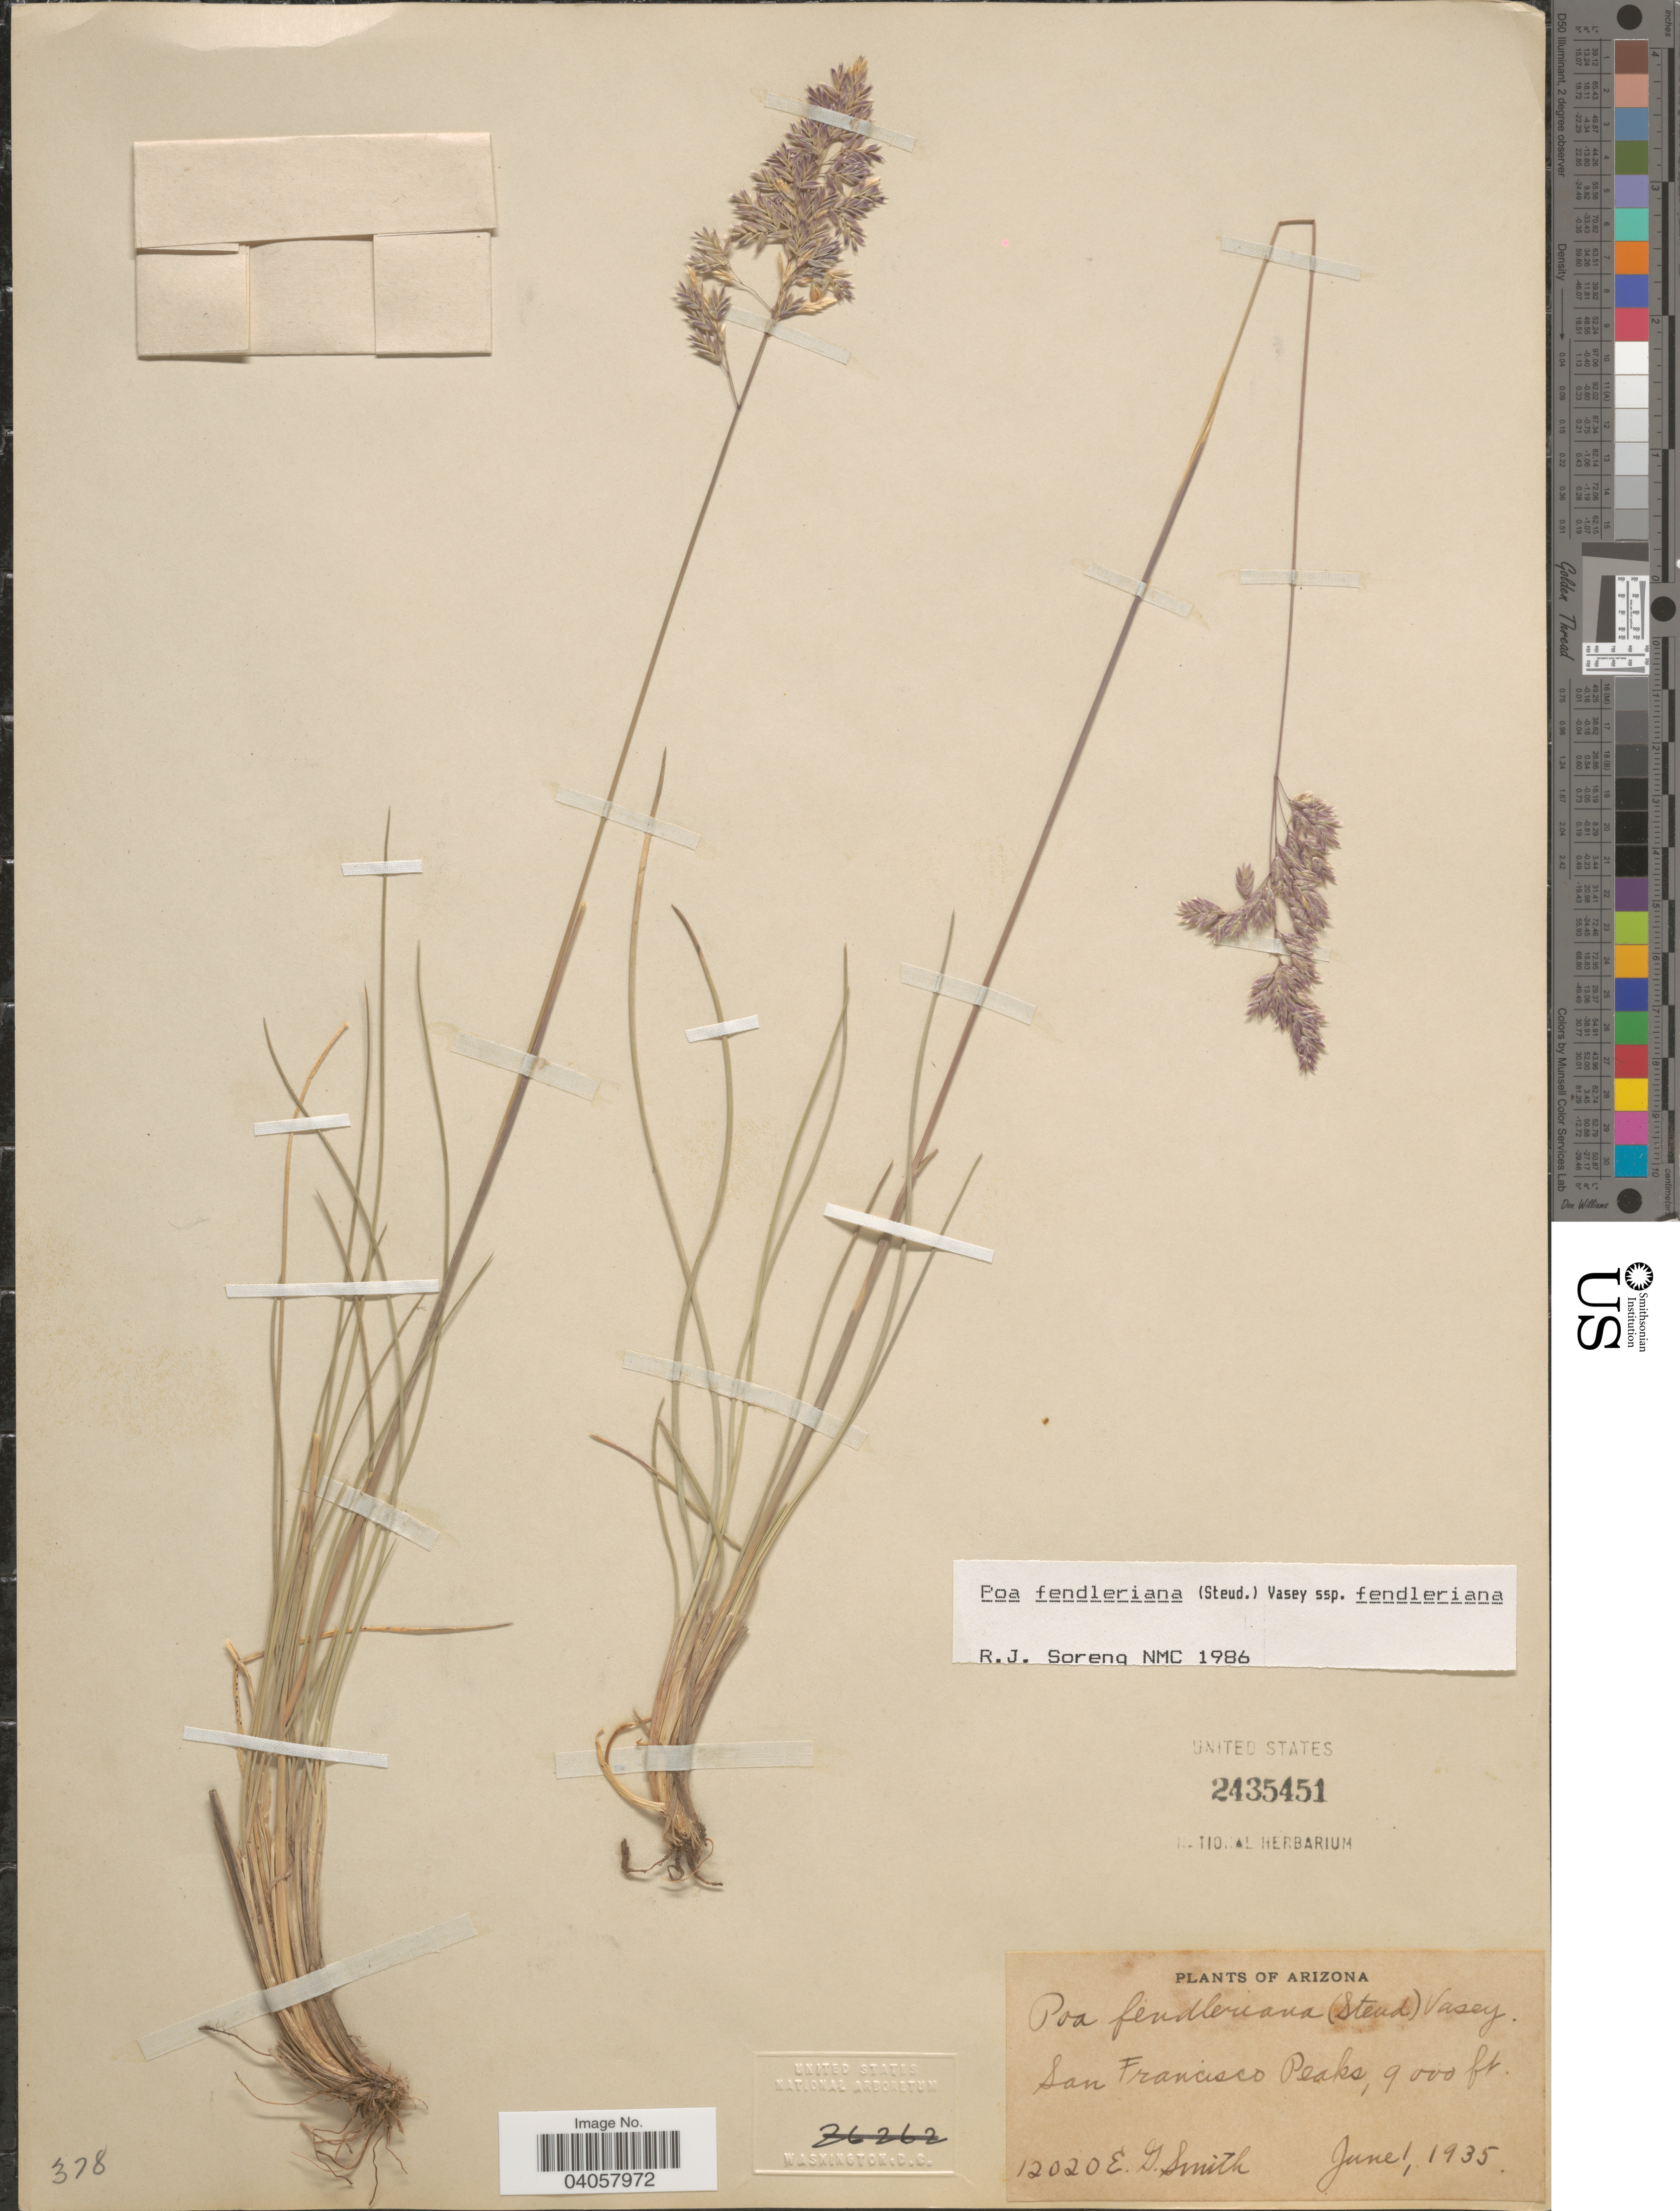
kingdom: Plantae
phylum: Tracheophyta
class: Liliopsida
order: Poales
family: Poaceae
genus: Poa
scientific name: Poa fendleriana subsp. longiligula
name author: (Scribn. & T.A. Williams) Soreng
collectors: E. G. Smith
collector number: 12020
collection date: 1935-06-01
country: United States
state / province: Arizona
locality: San Francisco Peaks.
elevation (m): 2743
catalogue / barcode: US 2435451